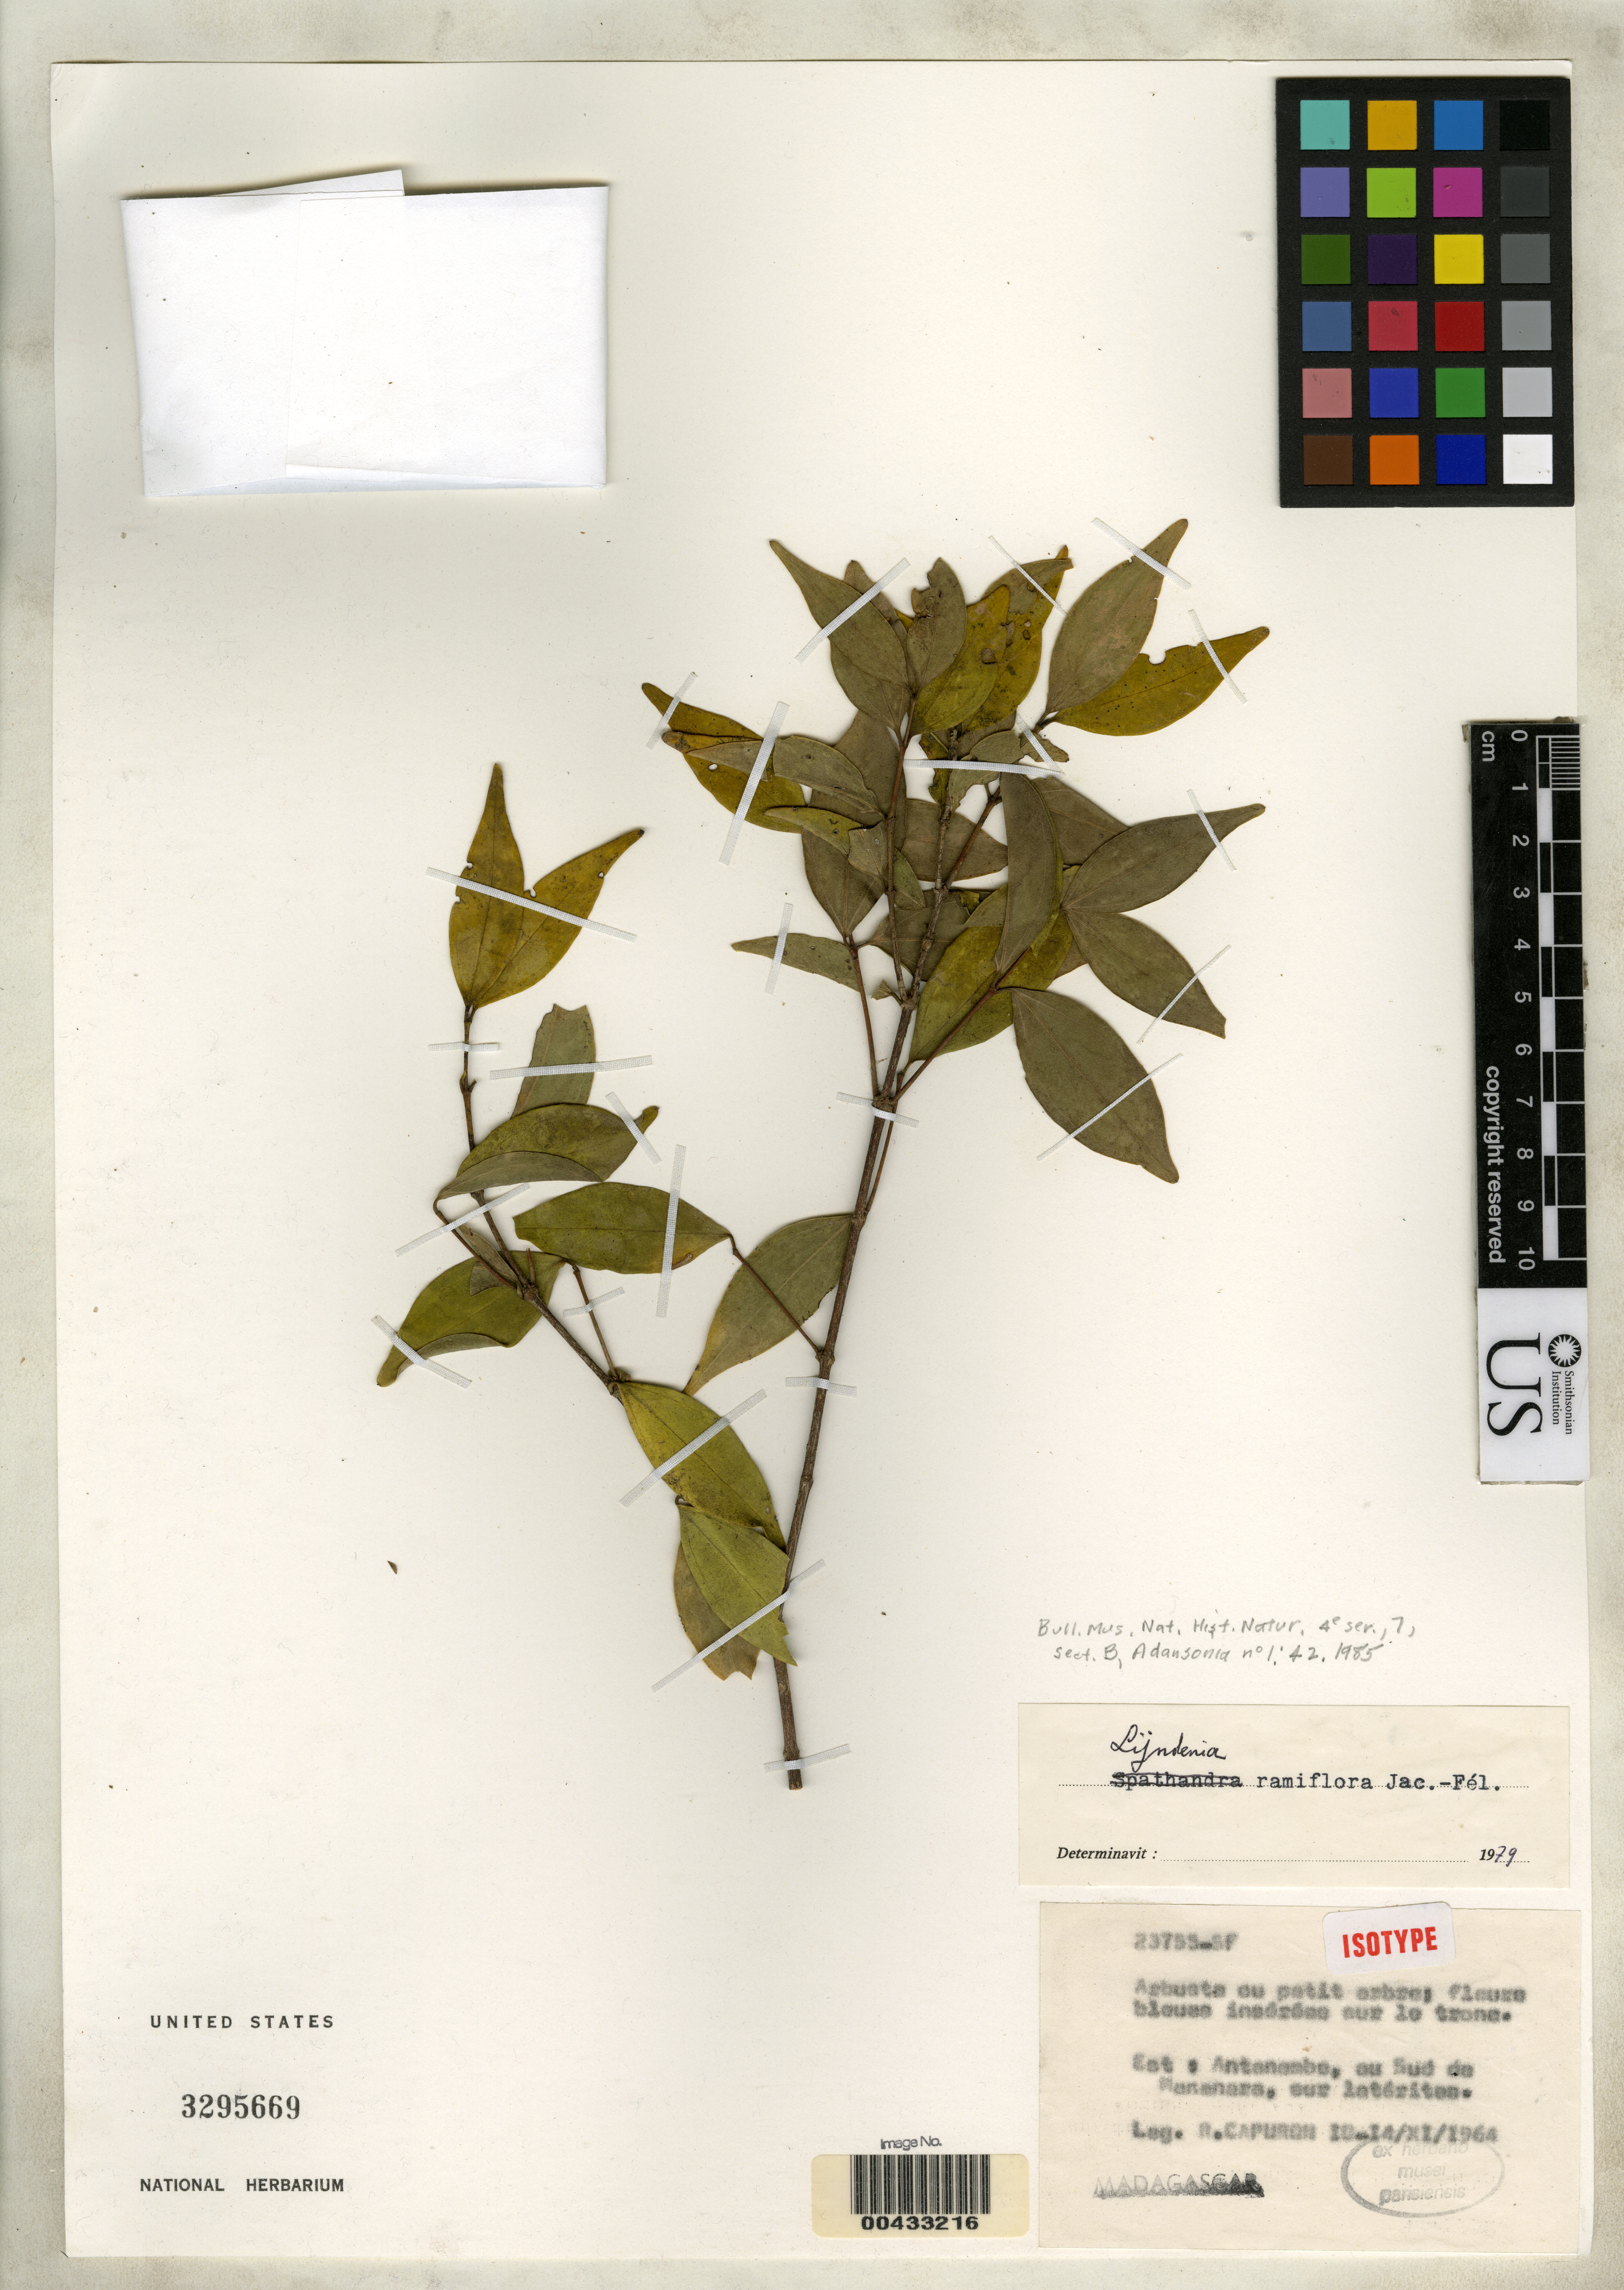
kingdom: Plantae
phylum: Tracheophyta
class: Magnoliopsida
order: Myrtales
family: Melastomataceae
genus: Lijndenia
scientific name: Lijndenia ramiflora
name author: Jacq.-Fél.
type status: Isotype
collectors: R. P. Capuron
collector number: SF 23755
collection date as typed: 10 Nov 1964 to 14 Nov 1964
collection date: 1964-11-10/1964-11-14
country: Madagascar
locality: Antanambe, sud du Mananara.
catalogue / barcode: US 3295669